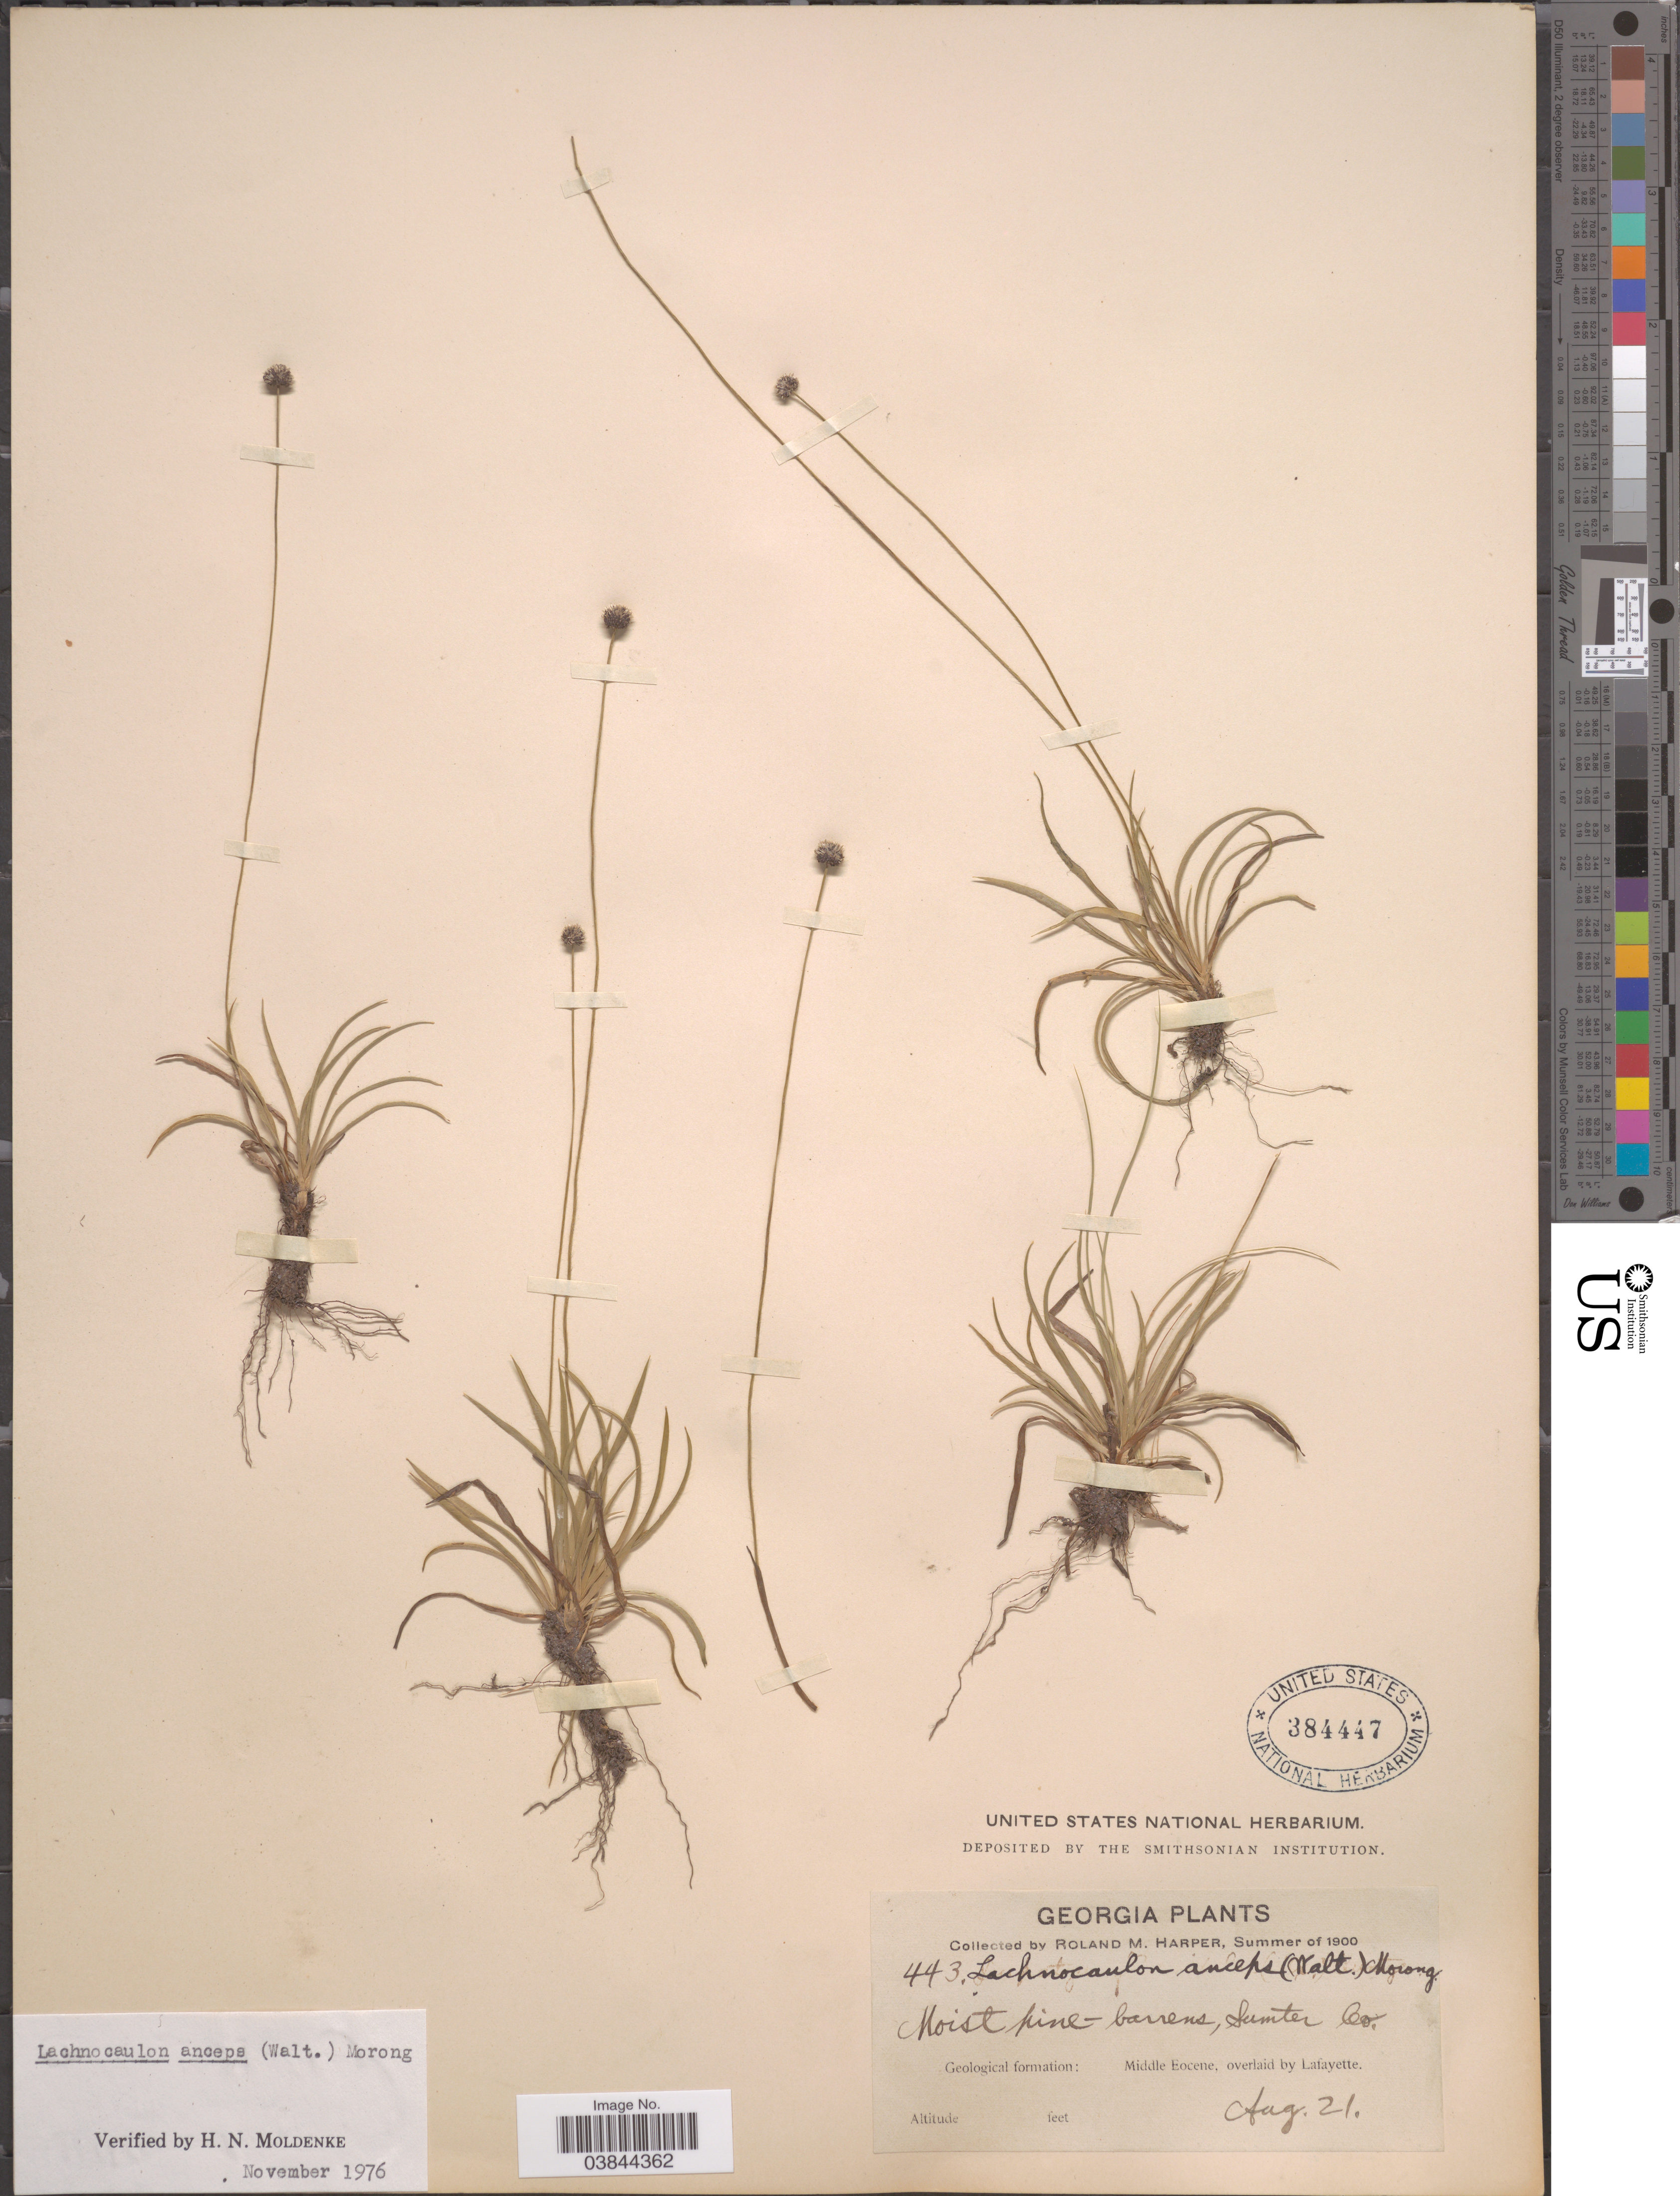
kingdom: Plantae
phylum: Tracheophyta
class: Liliopsida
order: Poales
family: Eriocaulaceae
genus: Lachnocaulon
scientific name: Lachnocaulon michauxii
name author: Kunth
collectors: R. M. Harper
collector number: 443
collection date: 1900-08-21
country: United States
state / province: Georgia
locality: Sumter Co. Geological formation: Middle Eocene, overlaid by Lafayette.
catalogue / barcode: US 384447